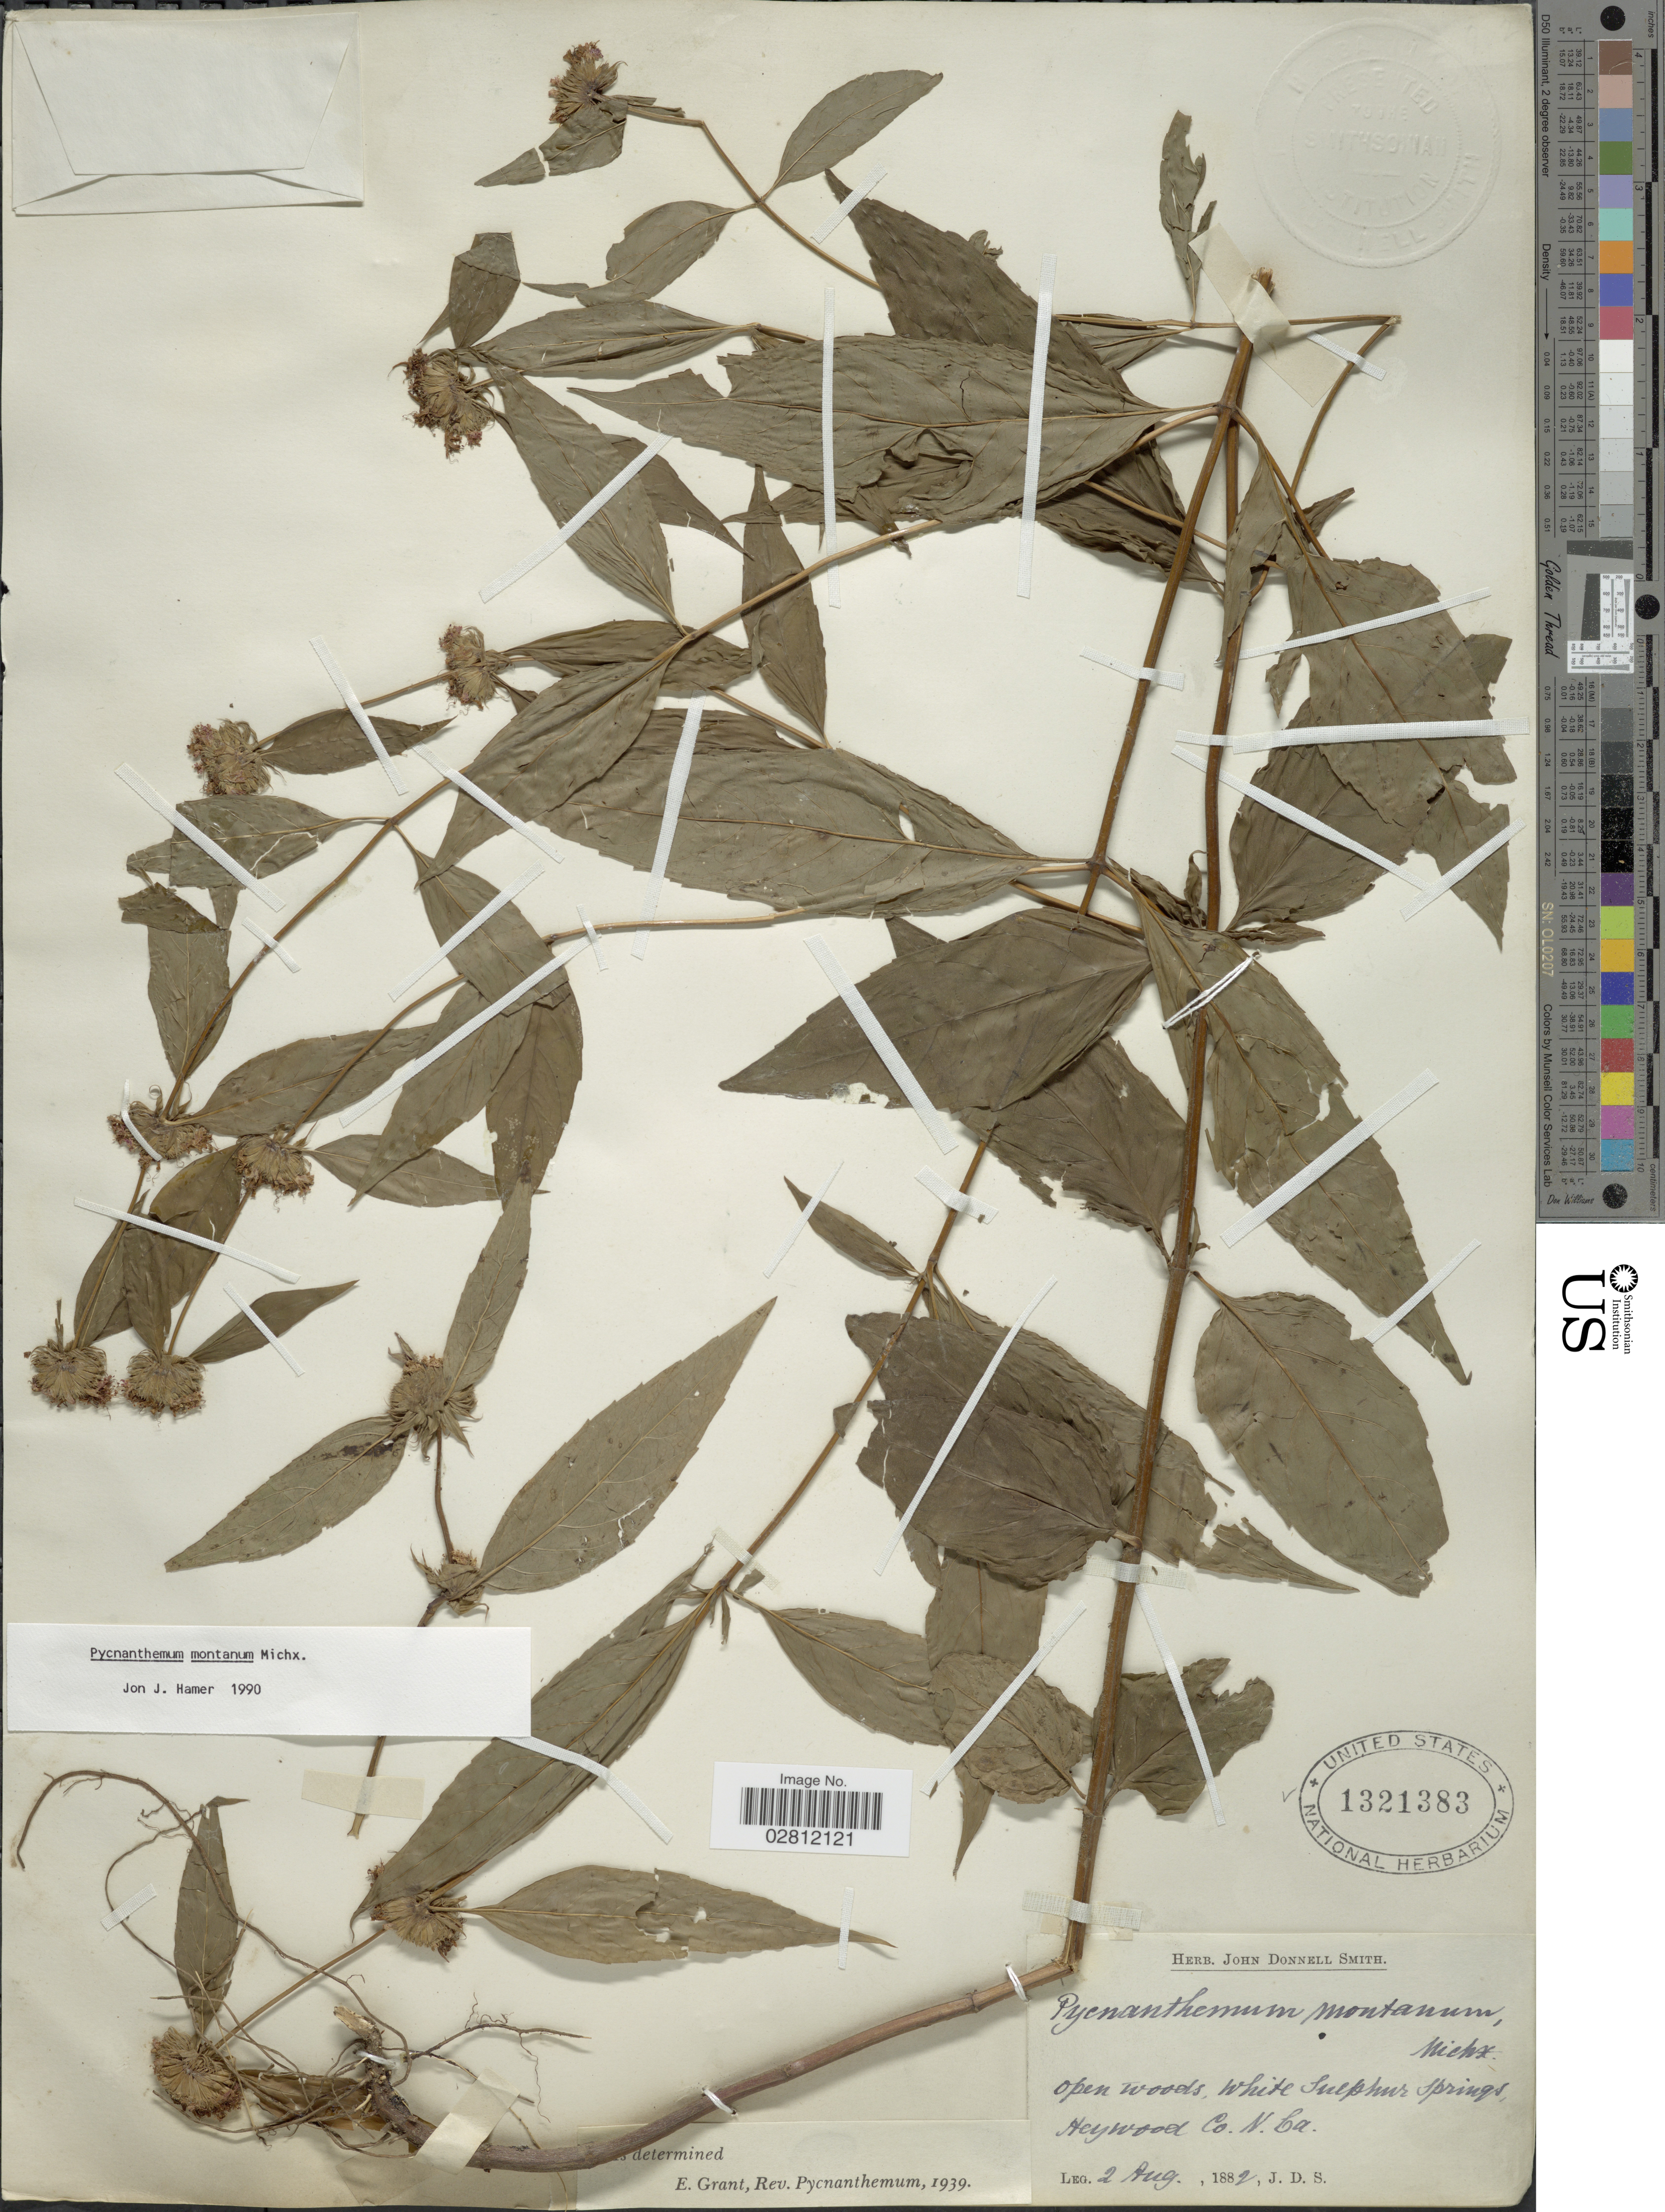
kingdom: Plantae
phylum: Tracheophyta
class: Magnoliopsida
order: Lamiales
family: Lamiaceae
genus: Pycnanthemum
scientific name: Pycnanthemum montanum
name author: Michx.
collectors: J. Donnell Smith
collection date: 1882-08-02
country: United States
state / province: North Carolina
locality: Open woods, White Sulphur Springs, Keywood Co.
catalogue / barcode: US 1321383